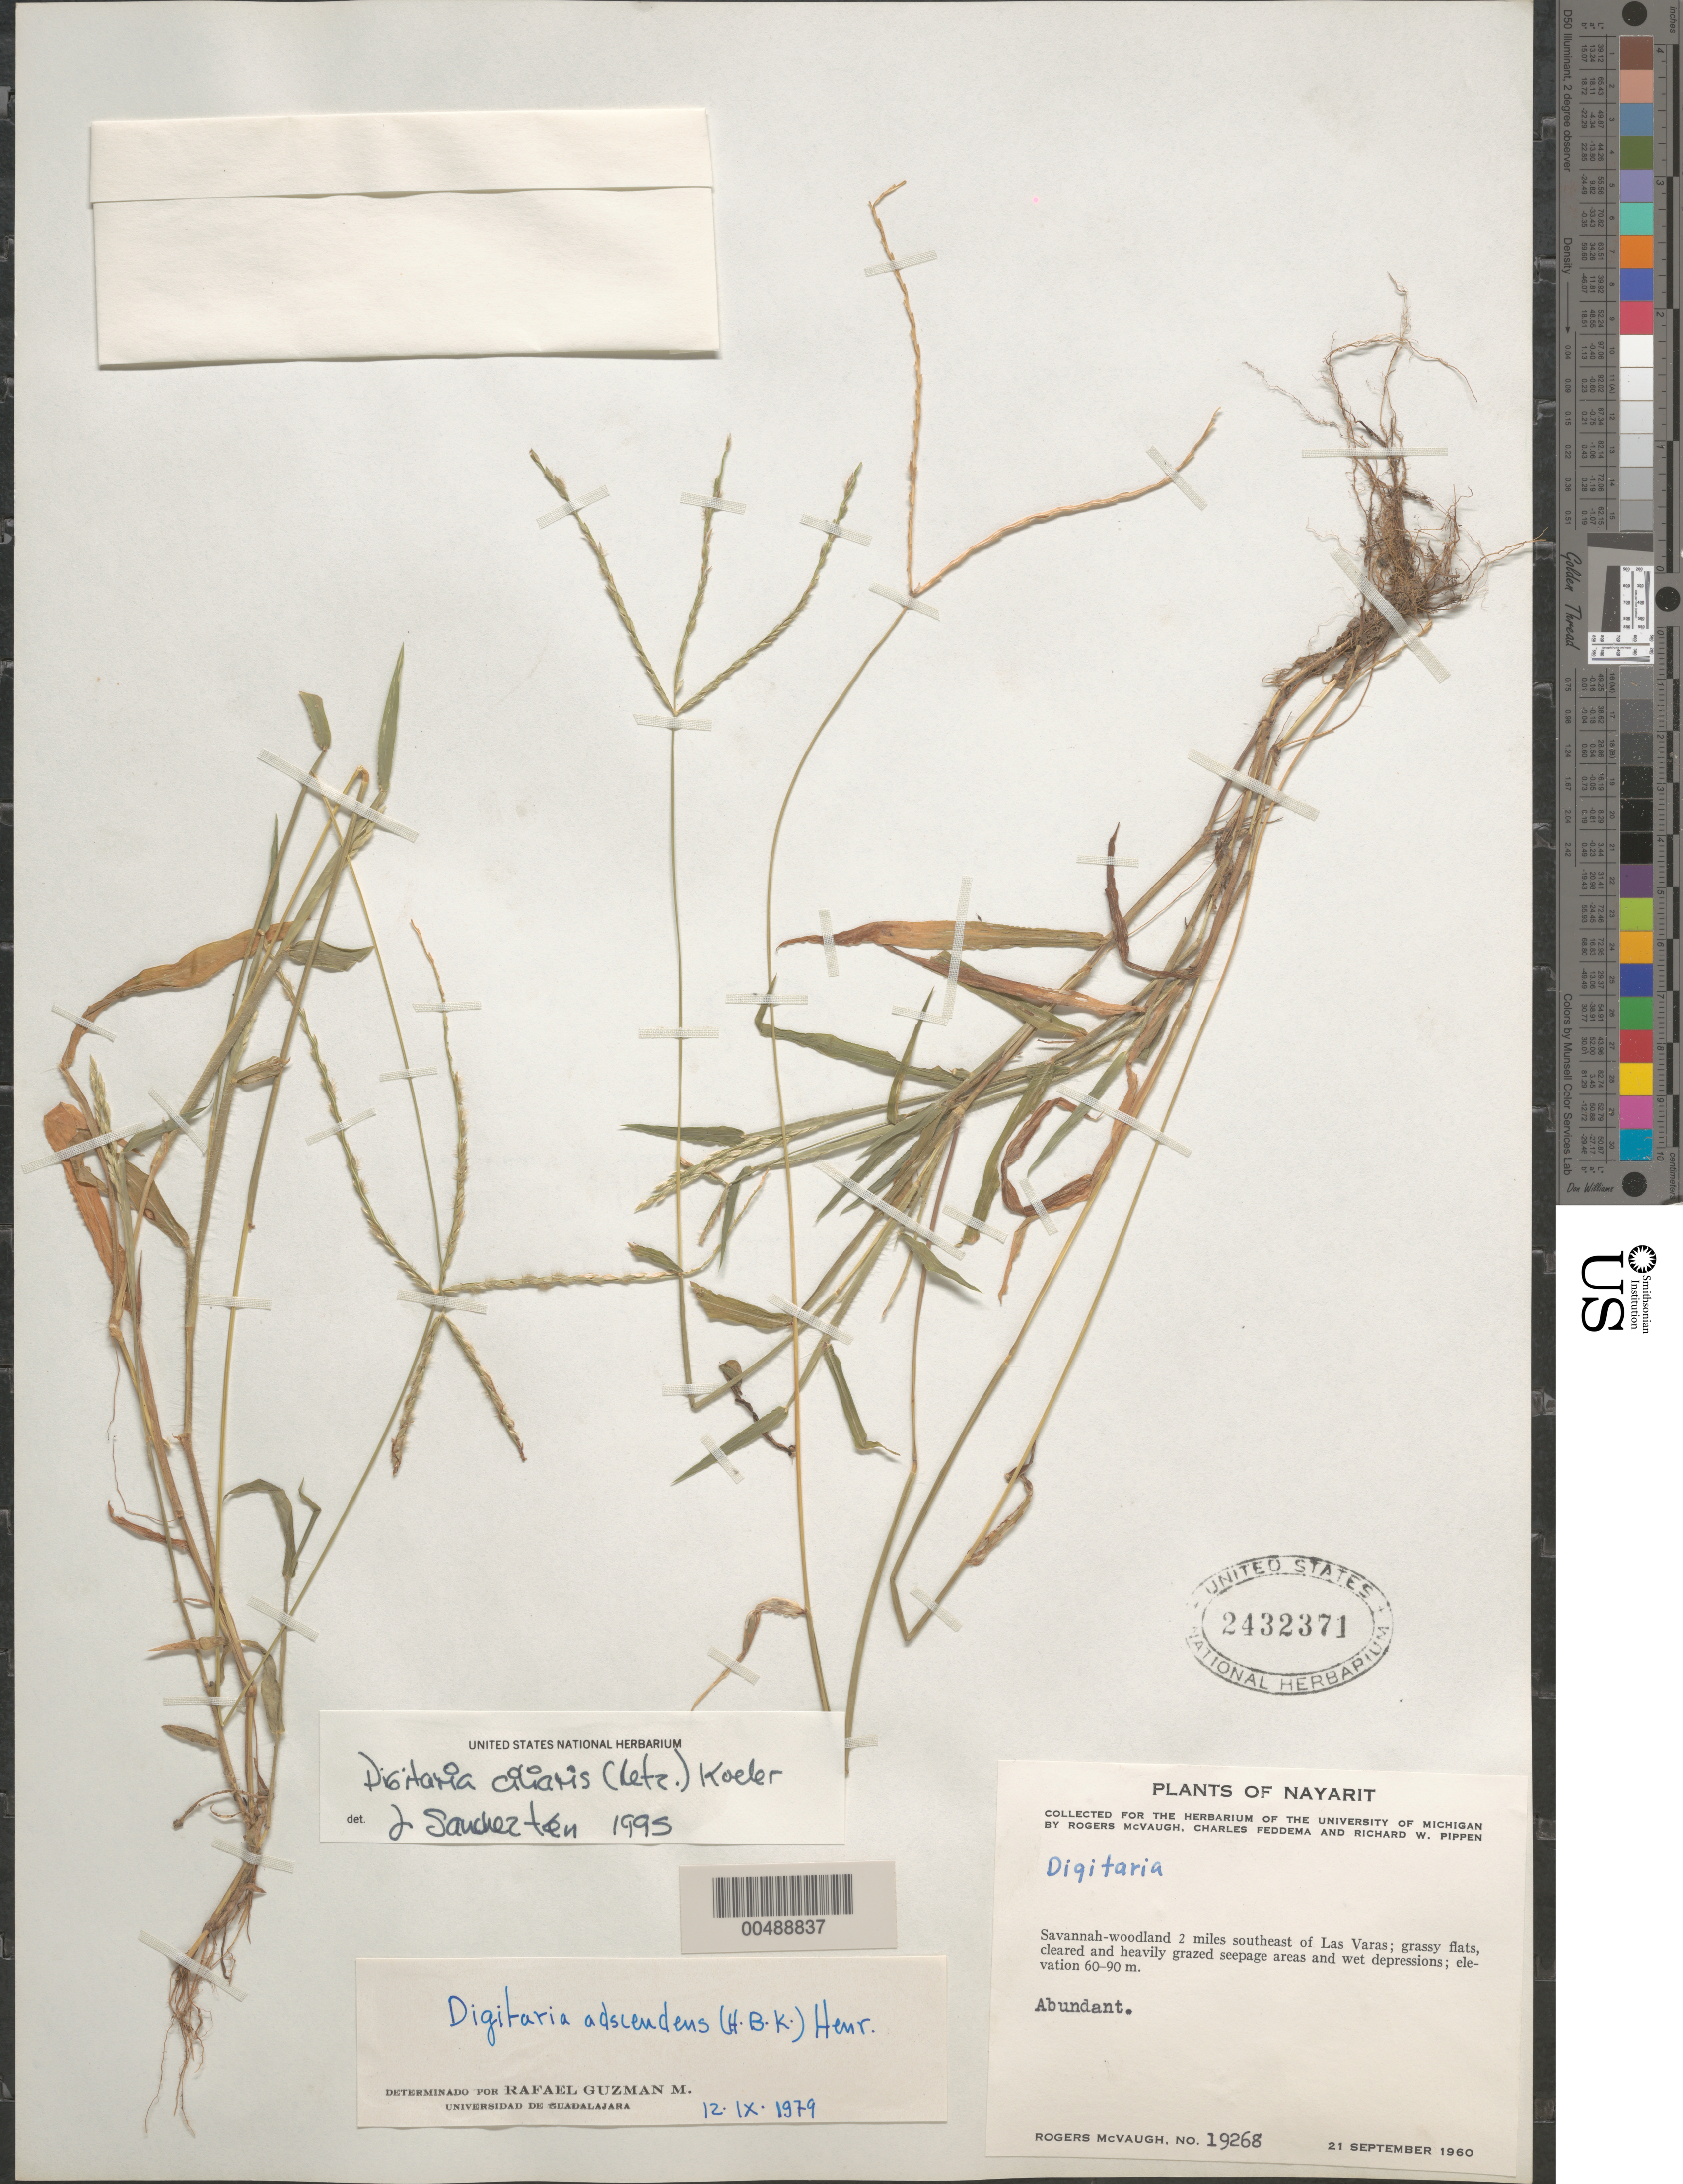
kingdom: Plantae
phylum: Tracheophyta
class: Liliopsida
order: Poales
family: Poaceae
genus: Digitaria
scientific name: Digitaria ciliaris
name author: (Retz.) Koeler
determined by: Sánchez-Ken, J. G.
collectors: R. McVaugh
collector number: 19268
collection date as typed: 21 Sep 1960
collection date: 1960-09-21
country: Mexico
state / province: Nayarit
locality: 2 mi SE of Las Varas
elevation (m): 60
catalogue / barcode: US 2432371